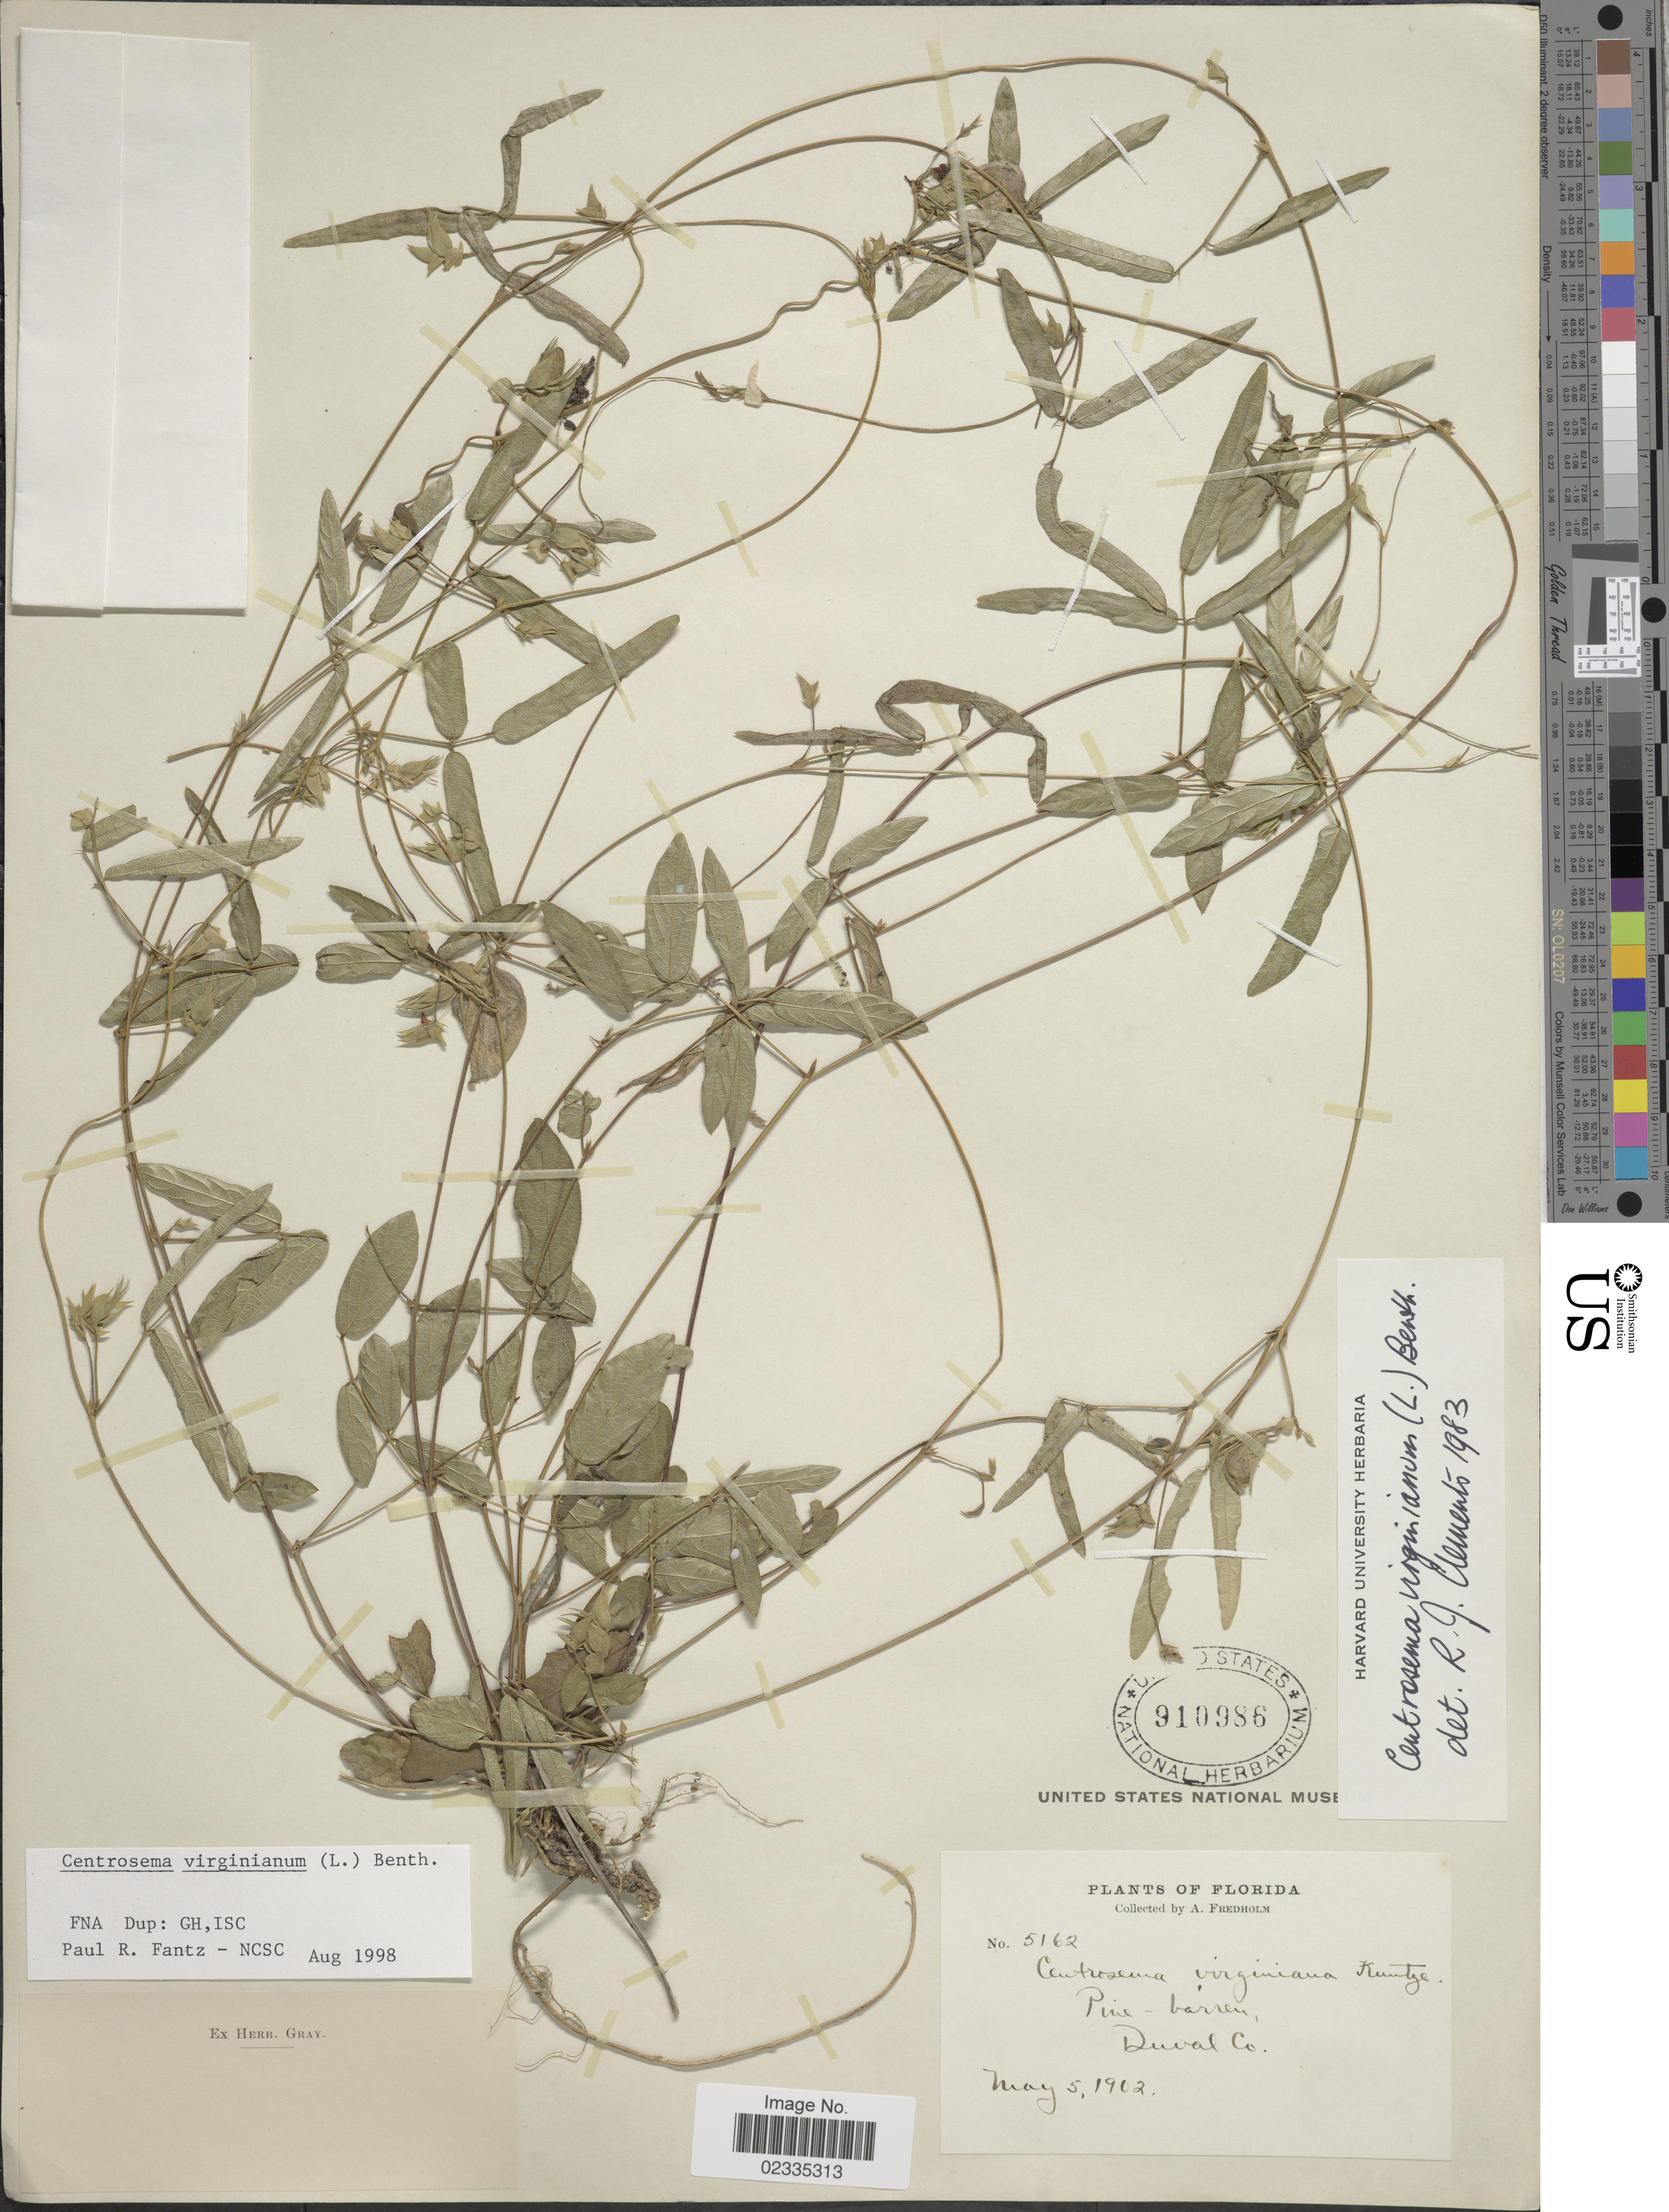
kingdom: Plantae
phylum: Tracheophyta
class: Magnoliopsida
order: Fabales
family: Fabaceae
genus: Centrosema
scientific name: Centrosema virginianum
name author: (L.) Benth.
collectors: A. Fredholm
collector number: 5162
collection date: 1902-05-05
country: United States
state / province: Florida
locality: Pine-barren, Duval Co.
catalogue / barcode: US 910986